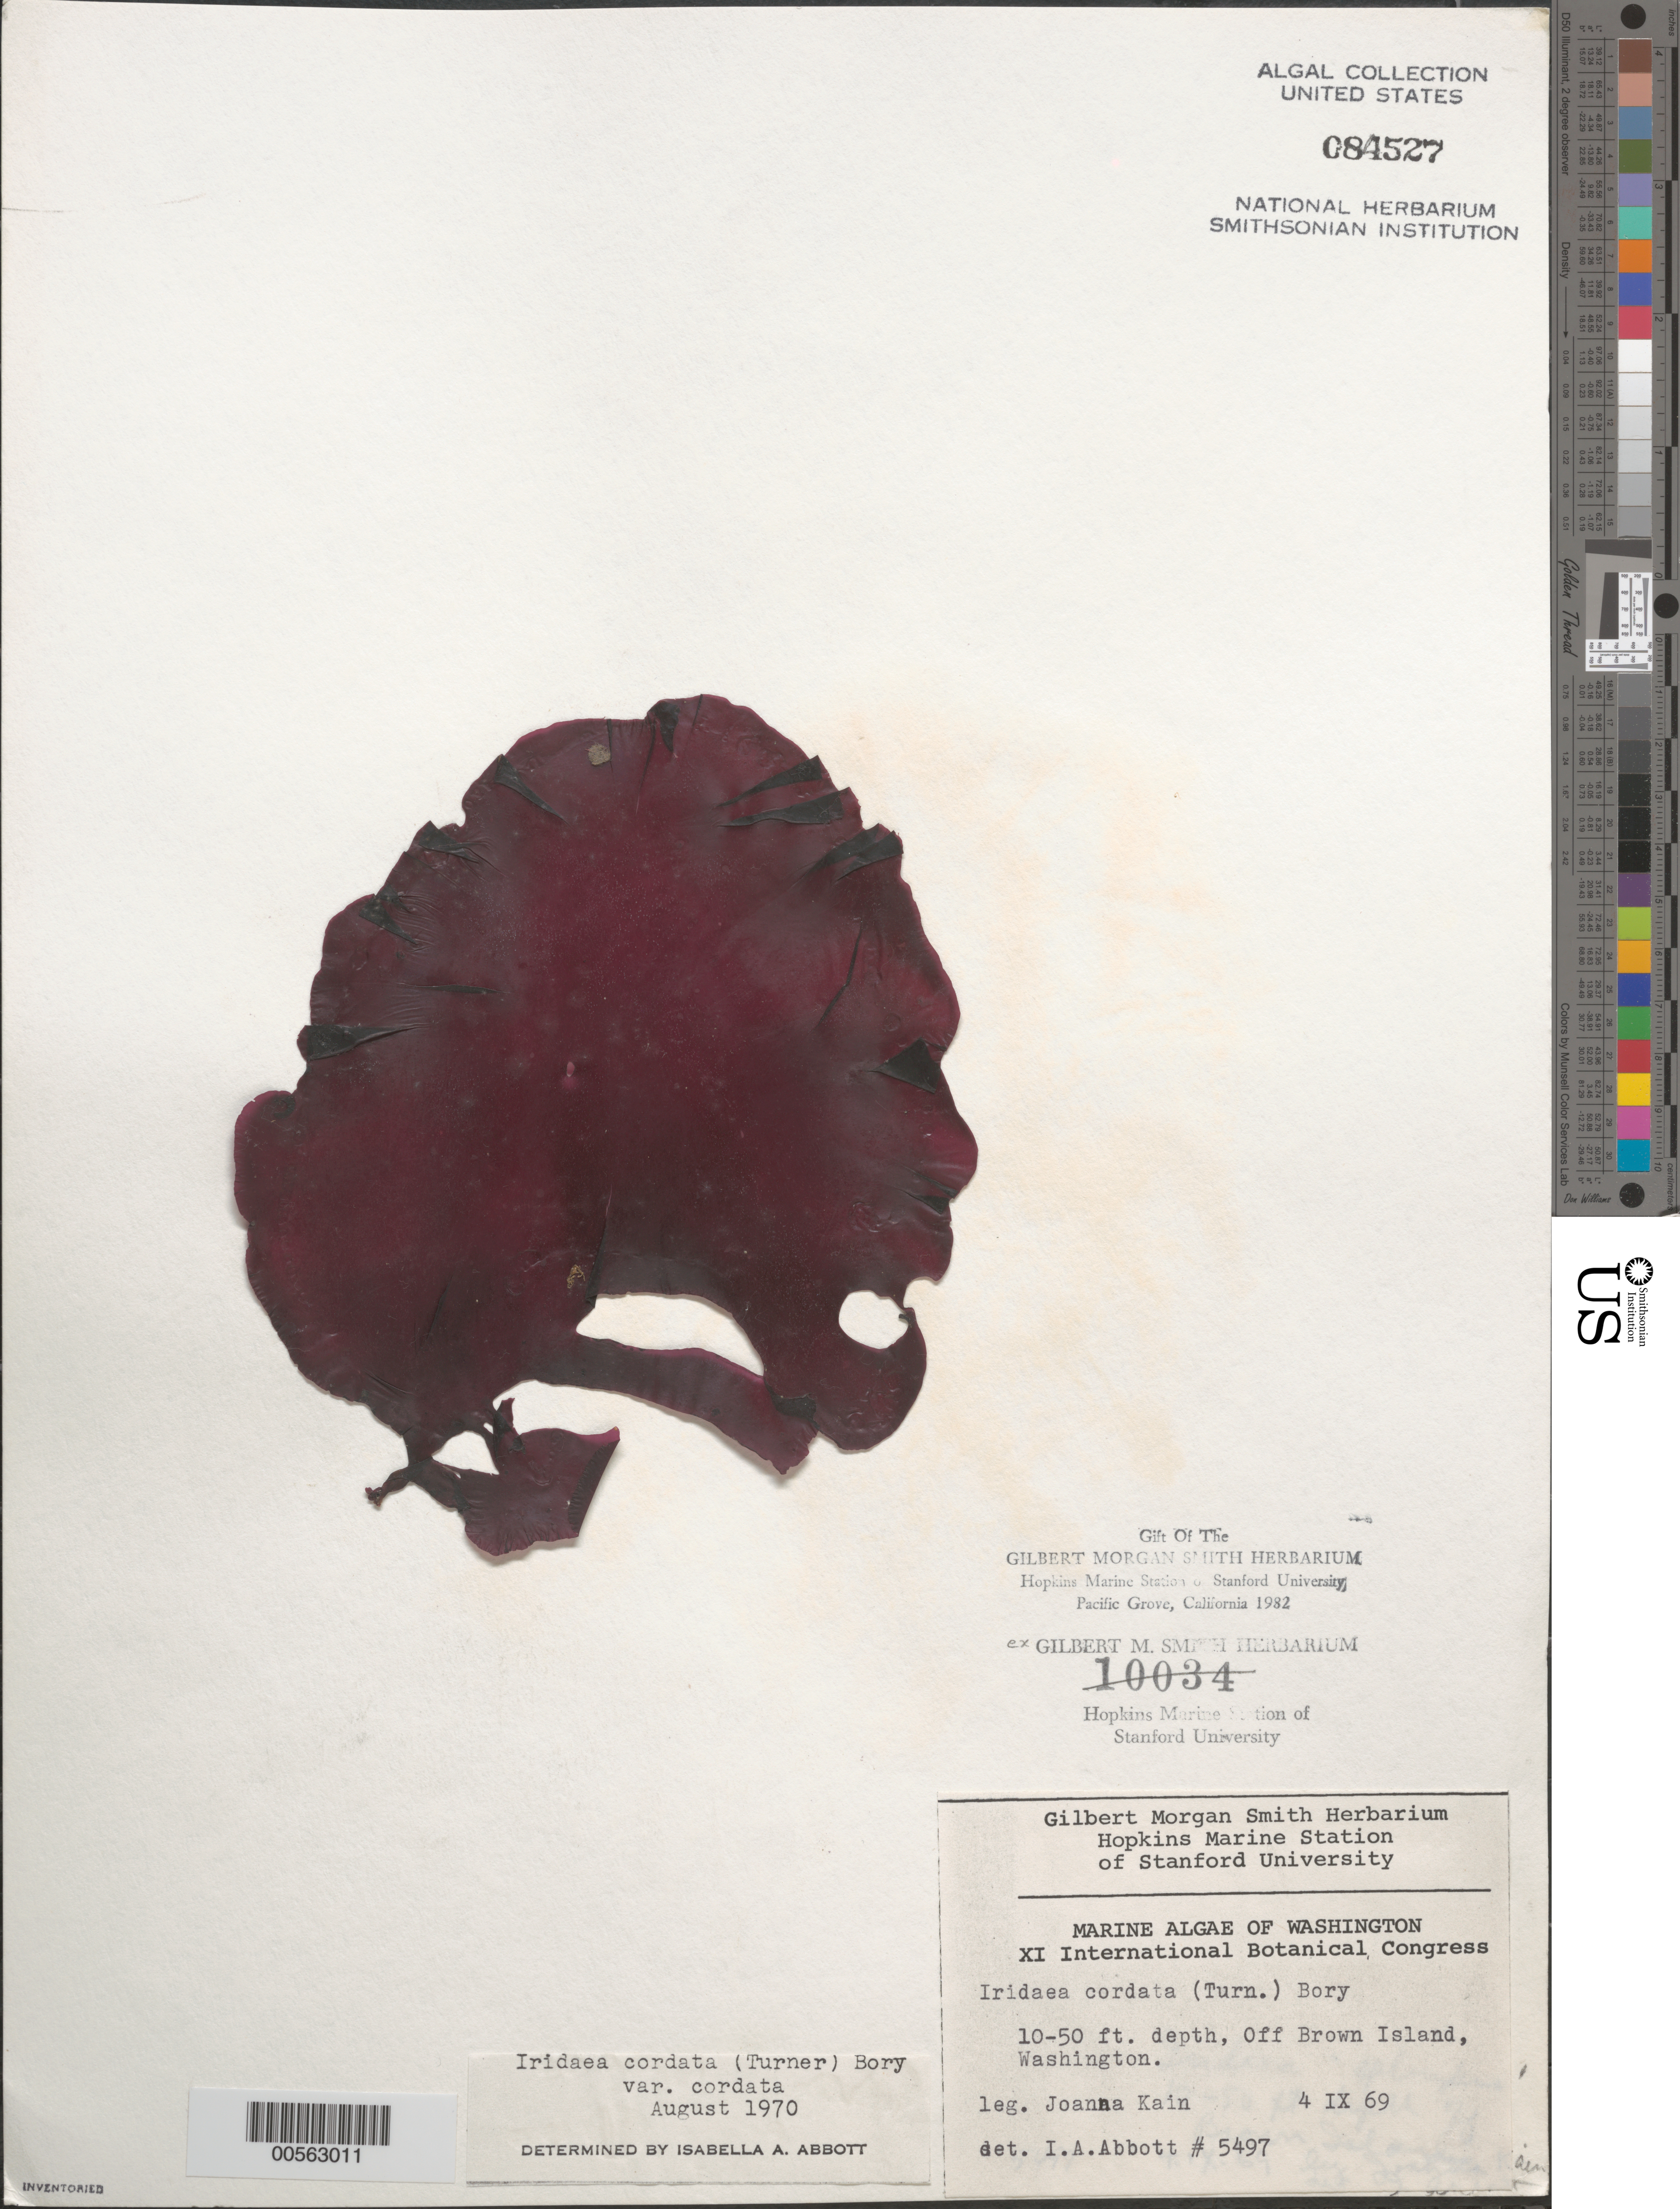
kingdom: Plantae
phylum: Rhodophyta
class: Florideophyceae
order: Gigartinales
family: Gigartinaceae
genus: Iridaea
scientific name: Iridaea cordata var. cordata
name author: (Turner) Bory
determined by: Abbott, Isabella A.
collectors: J.M. Kain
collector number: IAA 5497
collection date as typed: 04 Sep 1969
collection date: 1969-09-04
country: United States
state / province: Washington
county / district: San Juan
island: Brown Island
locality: Off Brown Island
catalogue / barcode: US 84527